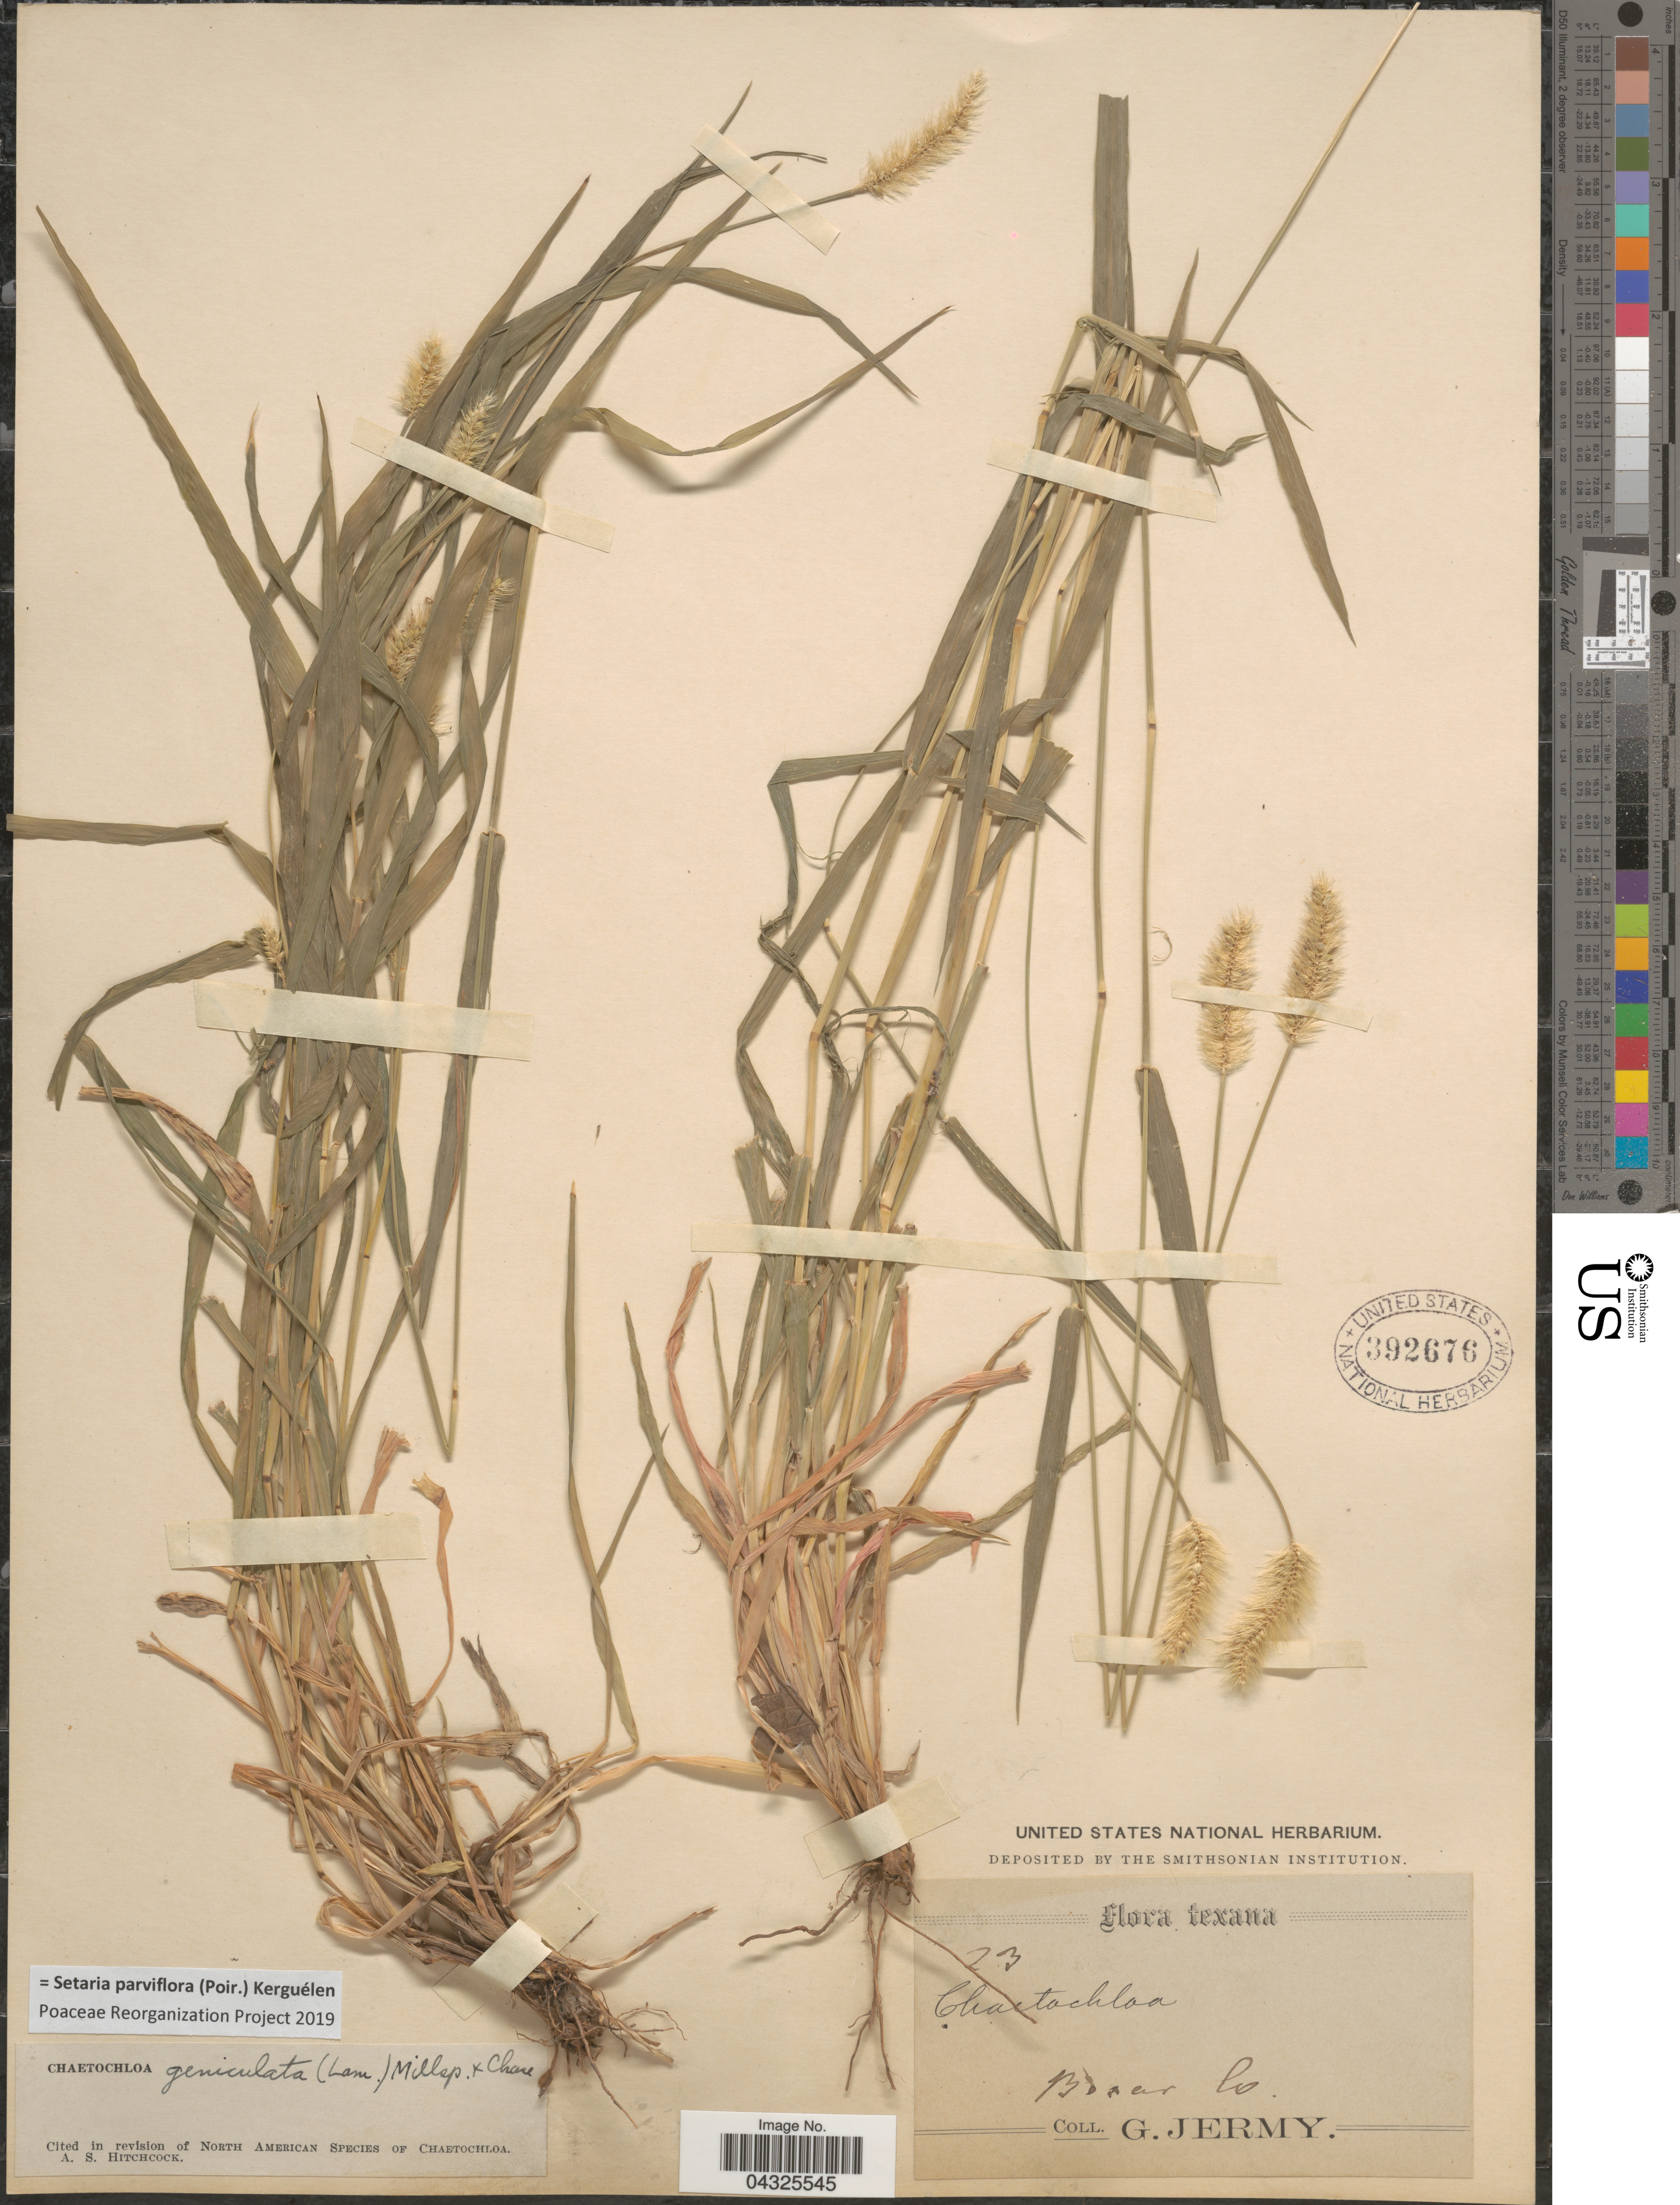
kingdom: Plantae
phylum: Tracheophyta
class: Liliopsida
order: Poales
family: Poaceae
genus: Setaria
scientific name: Setaria parviflora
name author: (Poir.) Kerguélen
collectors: G. Jermy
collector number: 23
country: United States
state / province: Texas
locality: Bexar Co.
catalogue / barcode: US 392676